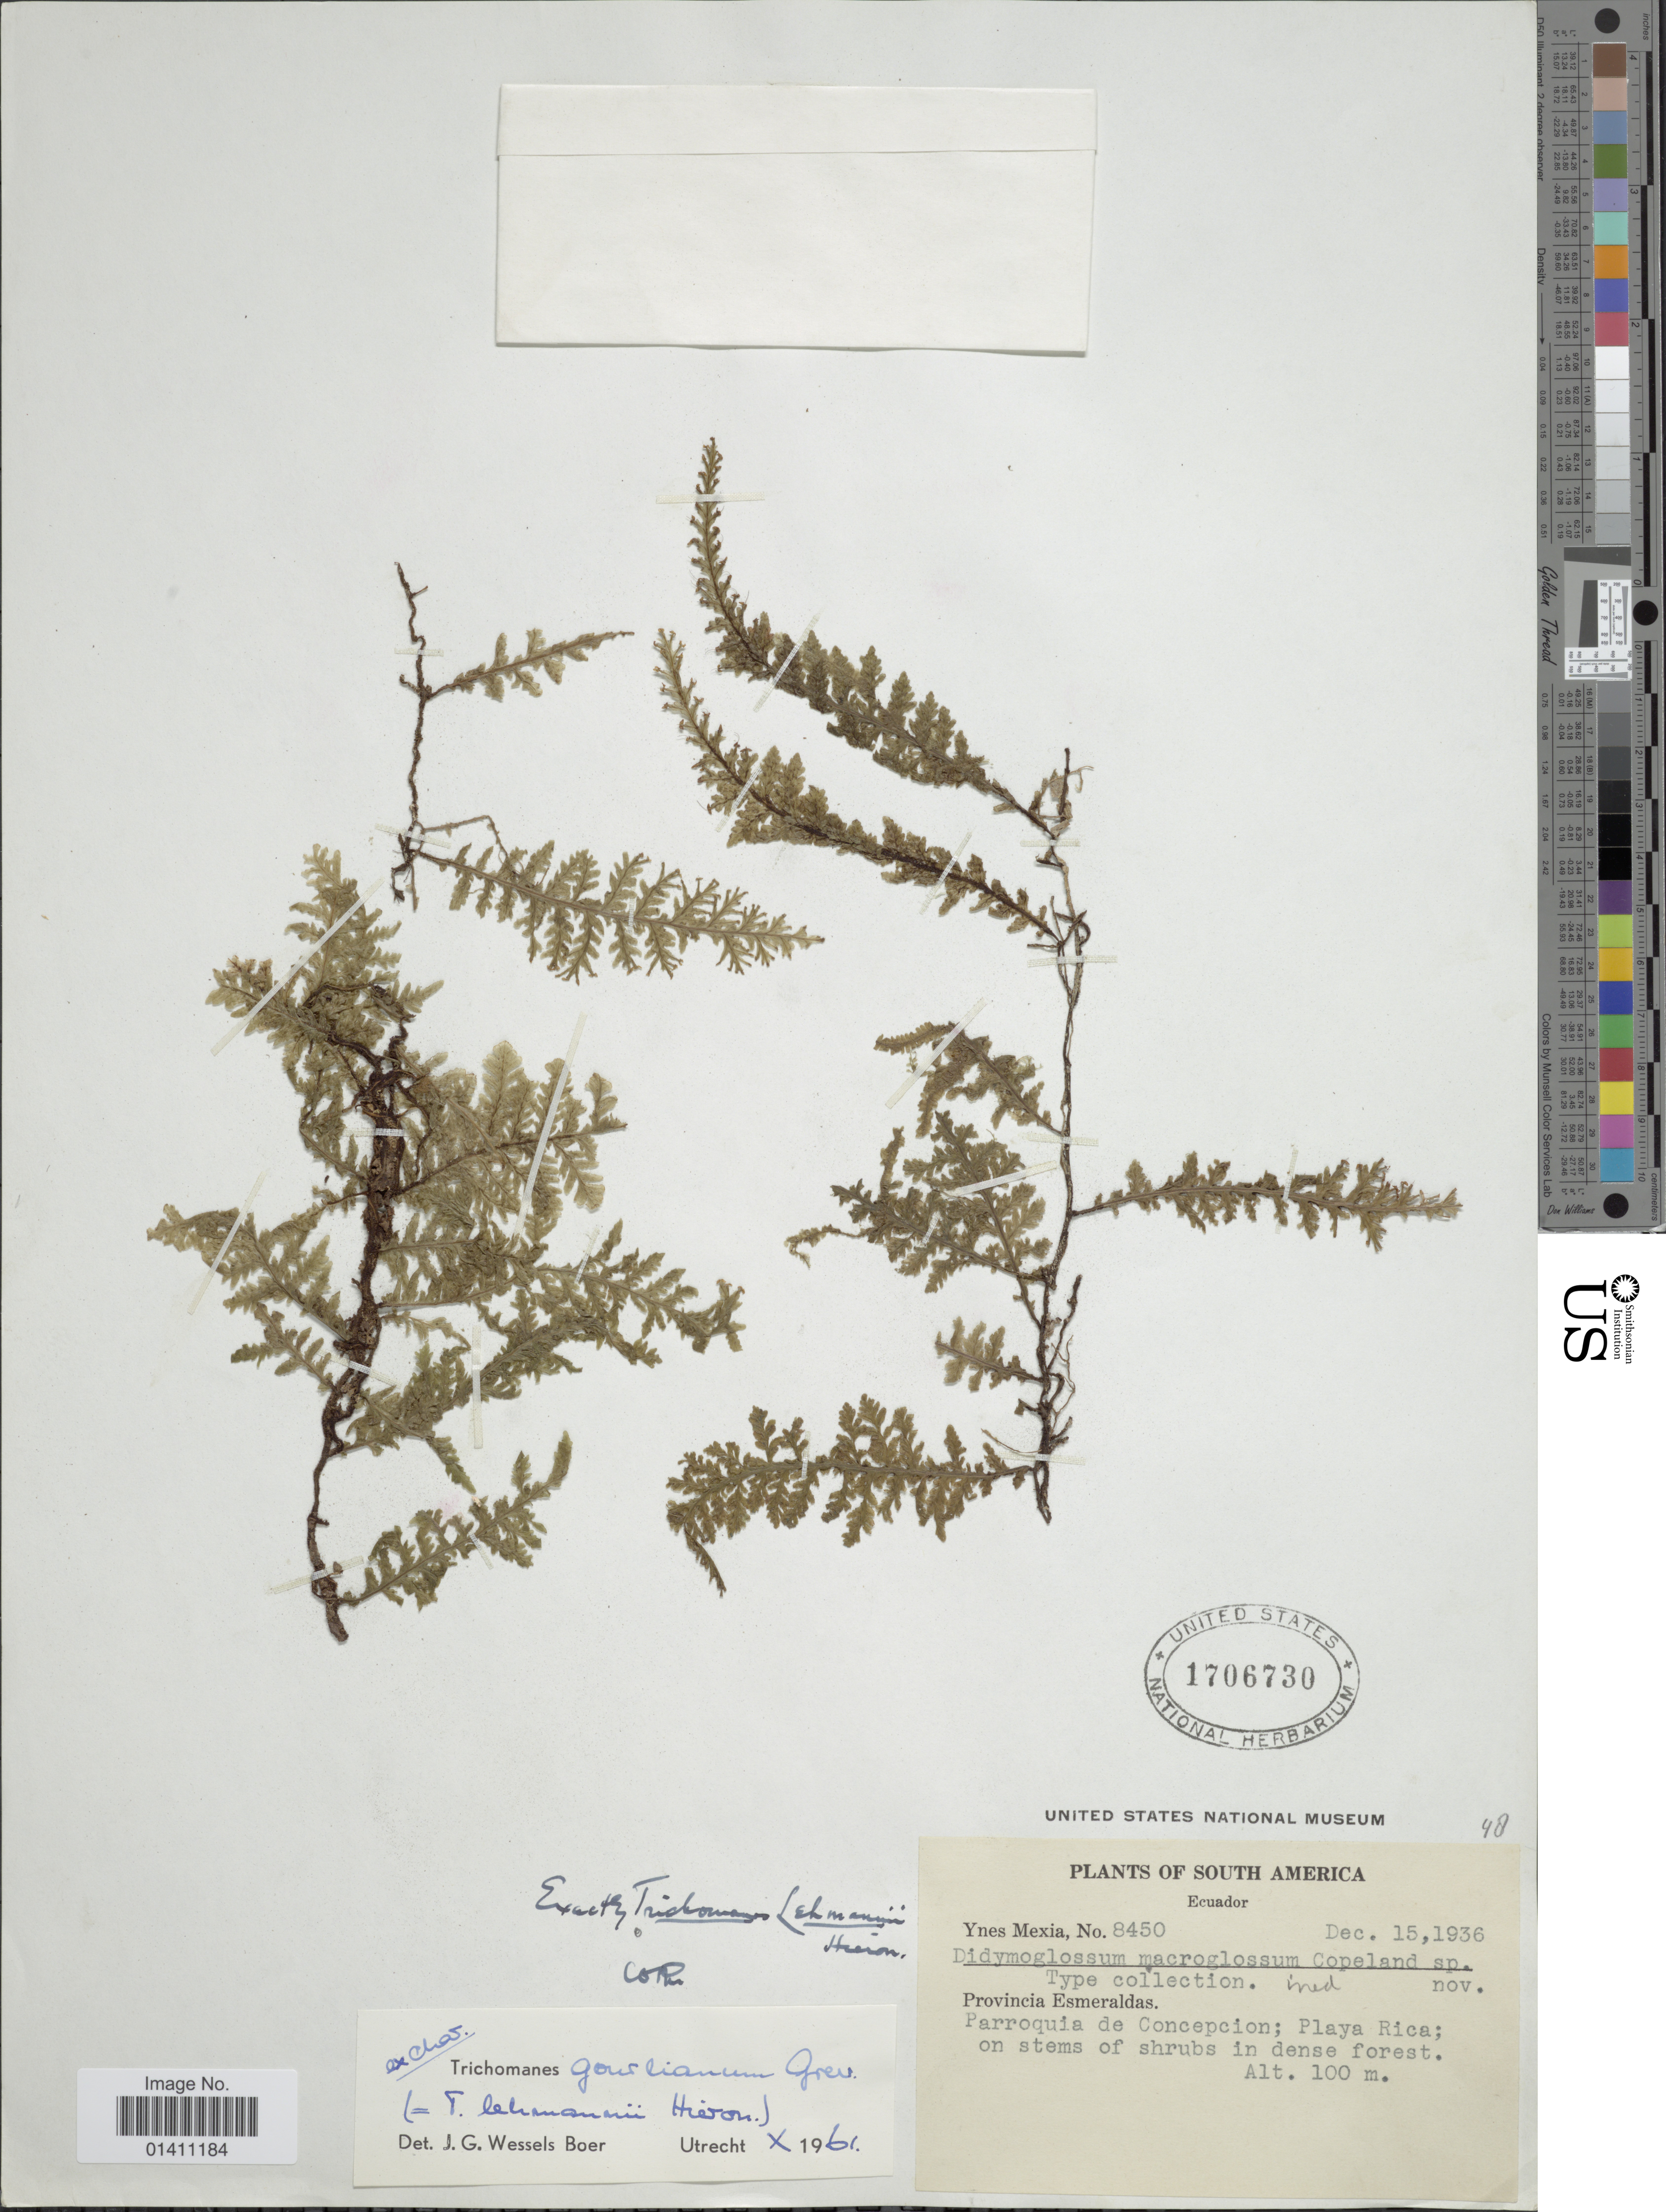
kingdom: Plantae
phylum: Tracheophyta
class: Polypodiopsida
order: Hymenophyllales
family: Hymenophyllaceae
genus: Didymoglossum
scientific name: Didymoglossum gourlianum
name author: (Grev. ex J. Sm.) Pic. Serm.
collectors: Y. Mexia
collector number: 8450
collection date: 1936-12-15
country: Ecuador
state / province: Esmeraldas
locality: Provincia Esmeraldas. Parroquia de Concepcion; Playa Rica.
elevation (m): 100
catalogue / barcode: US 1706730